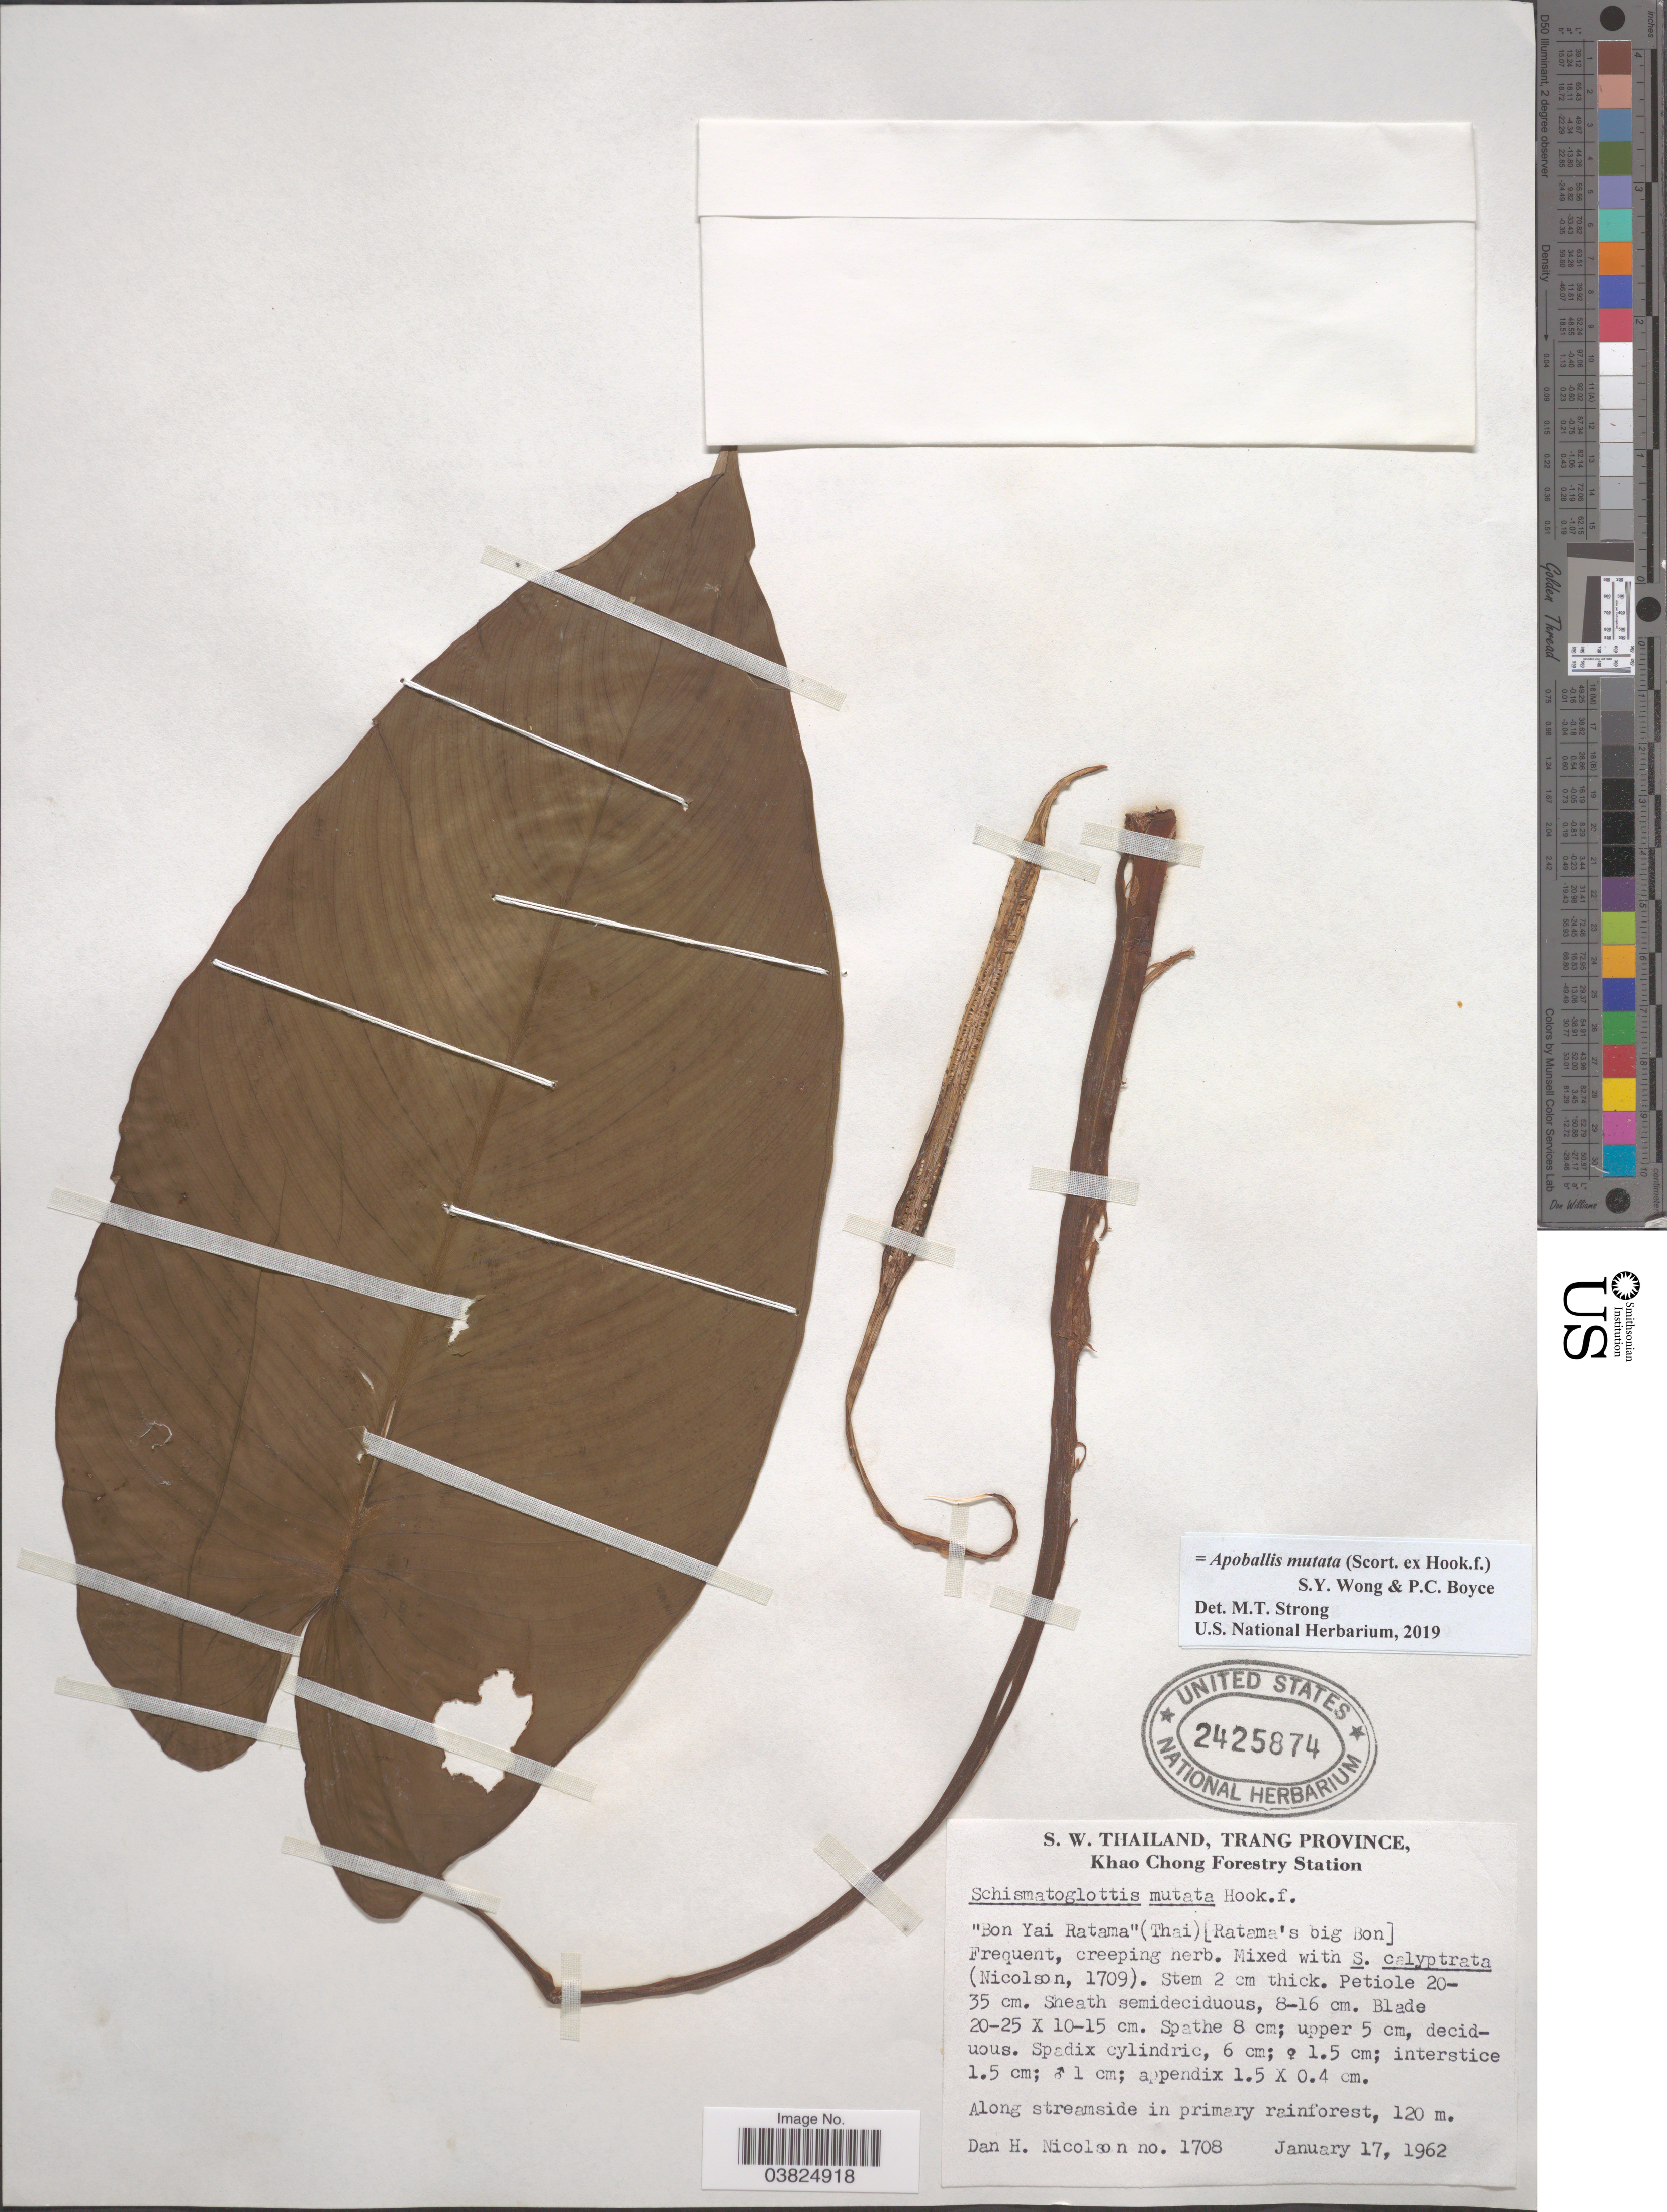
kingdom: Plantae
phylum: Tracheophyta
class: Liliopsida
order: Alismatales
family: Araceae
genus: Apoballis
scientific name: Apoballis mutata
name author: (Scort. ex Hook. f.) S.Y. Wong & P.C. Boyce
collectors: D. H. Nicolson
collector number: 1708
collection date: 1962-01-17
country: Thailand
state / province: Trang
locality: S.W. Thailand, Khao Chong Forestry Station. Along streamside in primary rainforest.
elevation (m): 120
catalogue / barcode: US 2425874